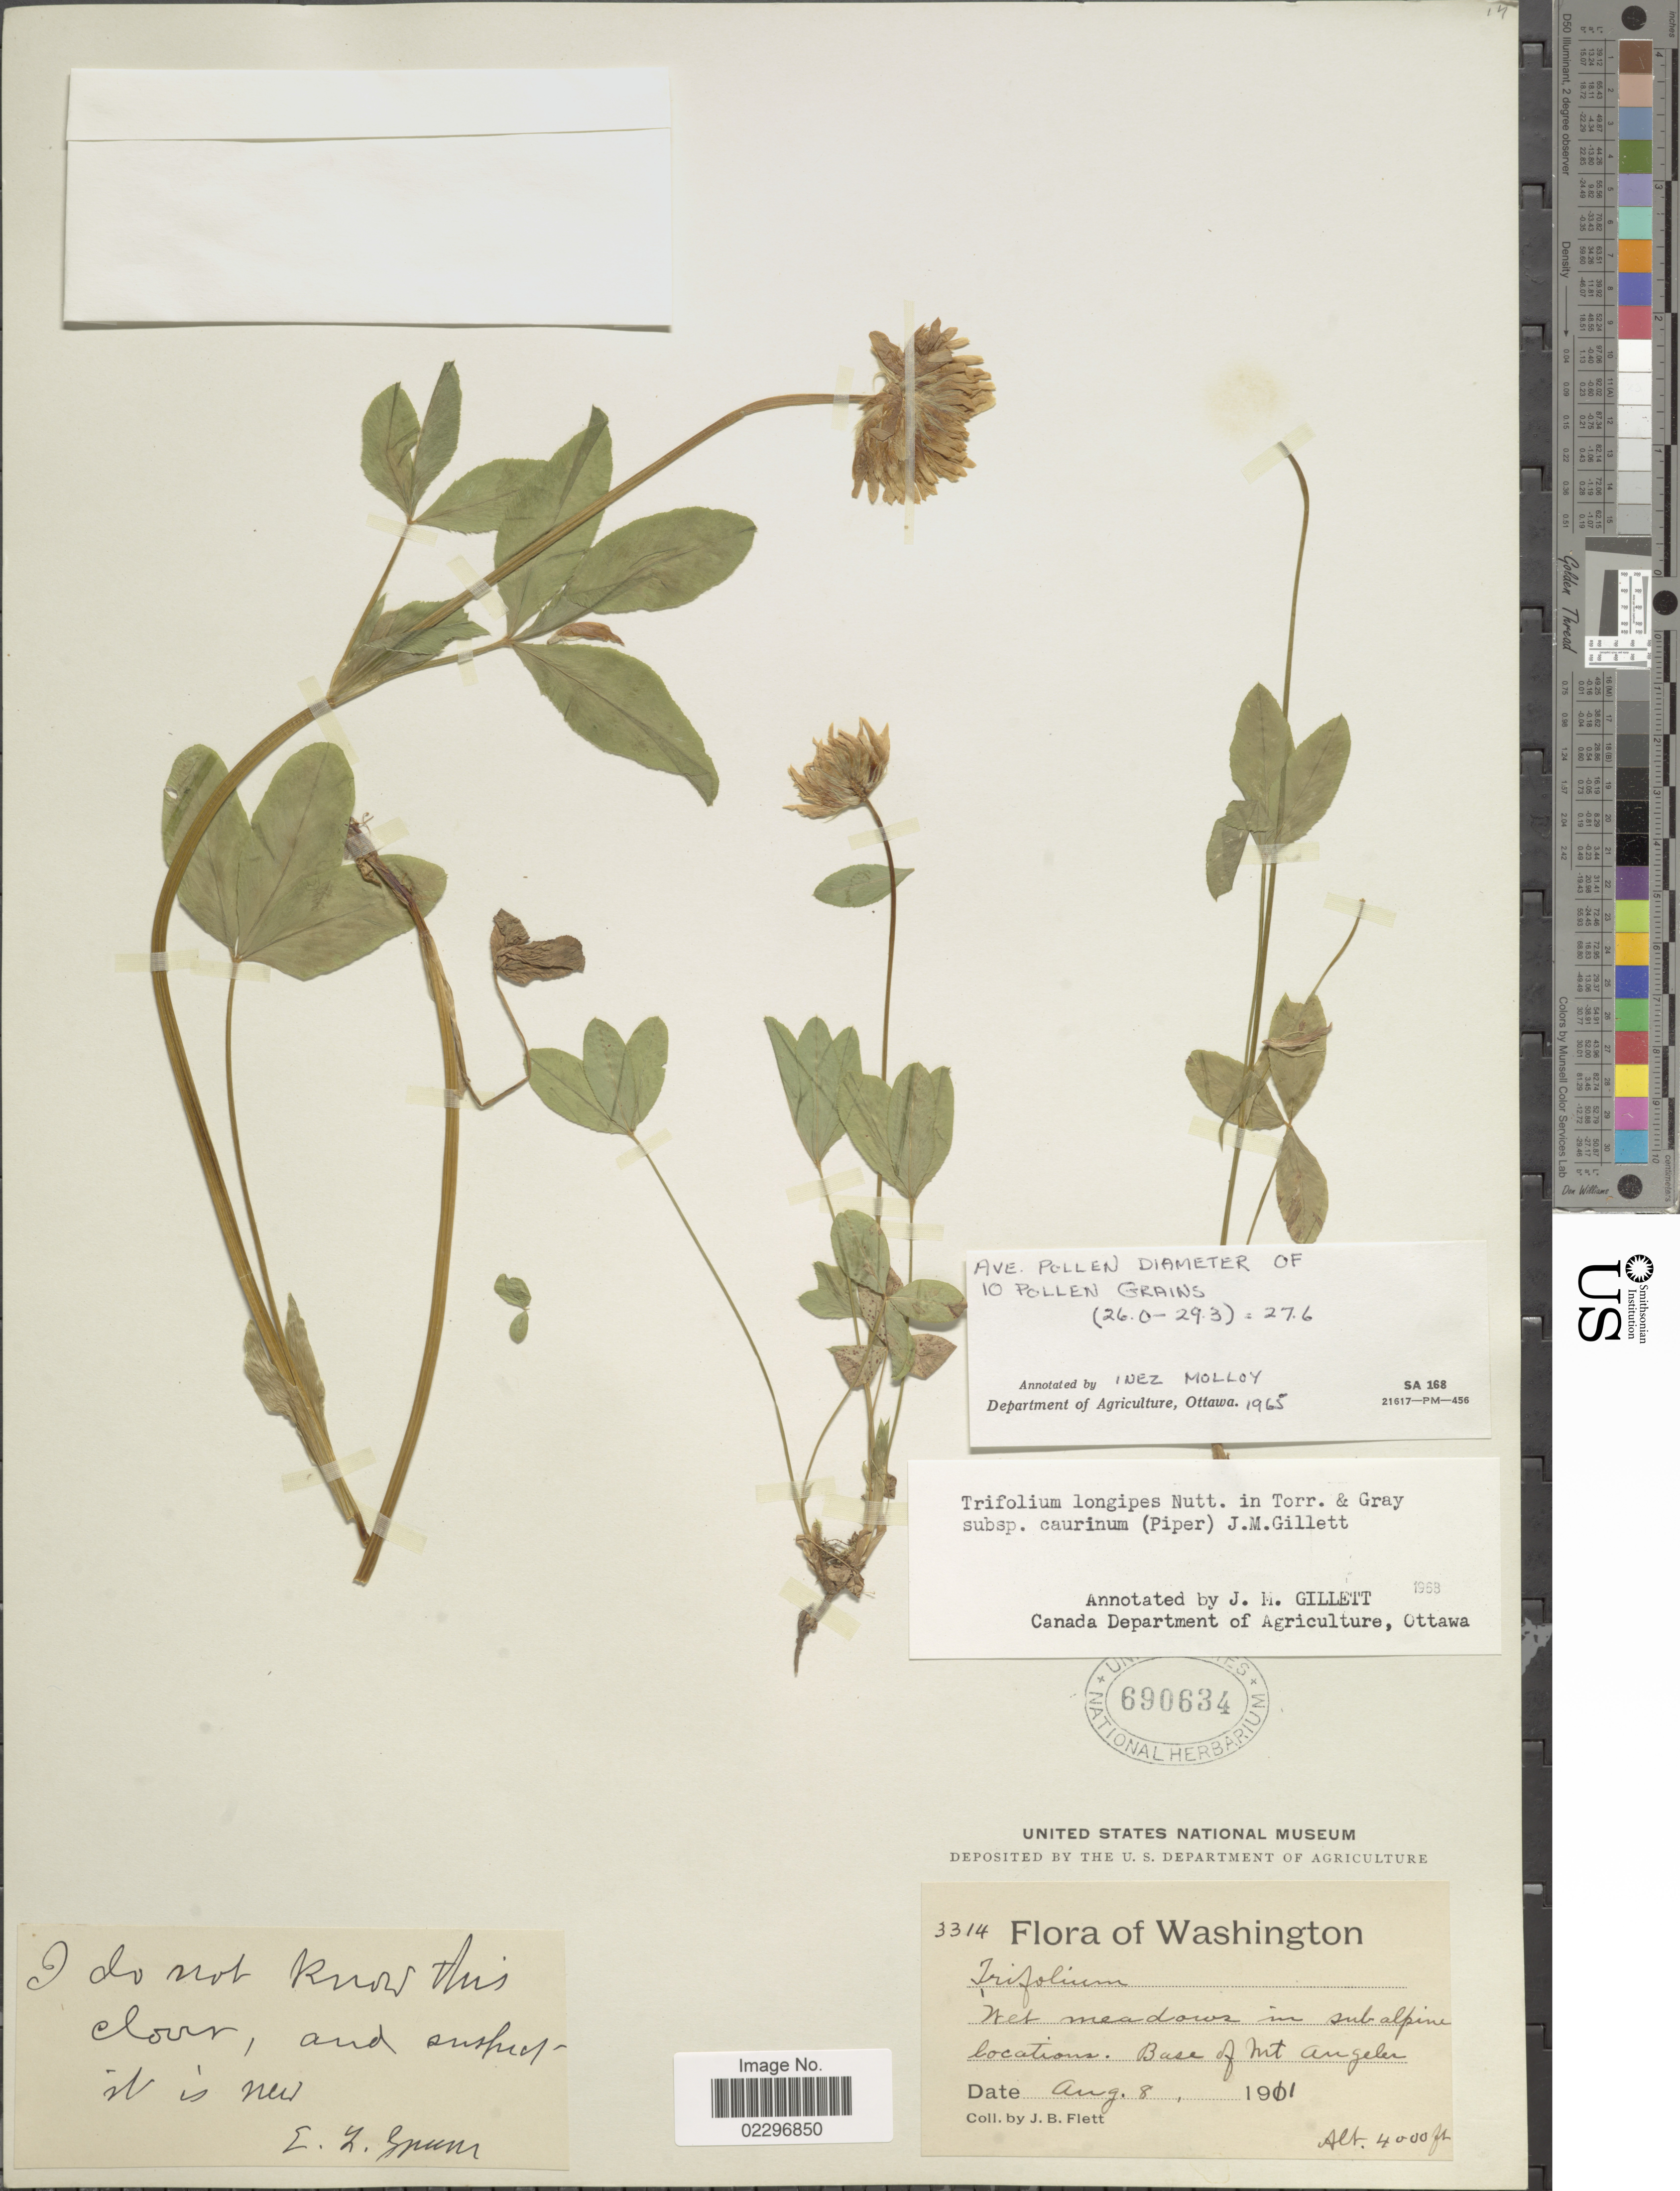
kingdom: Plantae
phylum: Tracheophyta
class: Magnoliopsida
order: Fabales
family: Fabaceae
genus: Trifolium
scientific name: Trifolium longipes subsp. caurinum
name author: (Piper) J.M. Gillett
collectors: J. Flett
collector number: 3314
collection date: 1911-08-08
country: United States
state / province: Washington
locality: Wet meadows in subalpine location. base of Mt Angeles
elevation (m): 1219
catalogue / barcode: US 690634